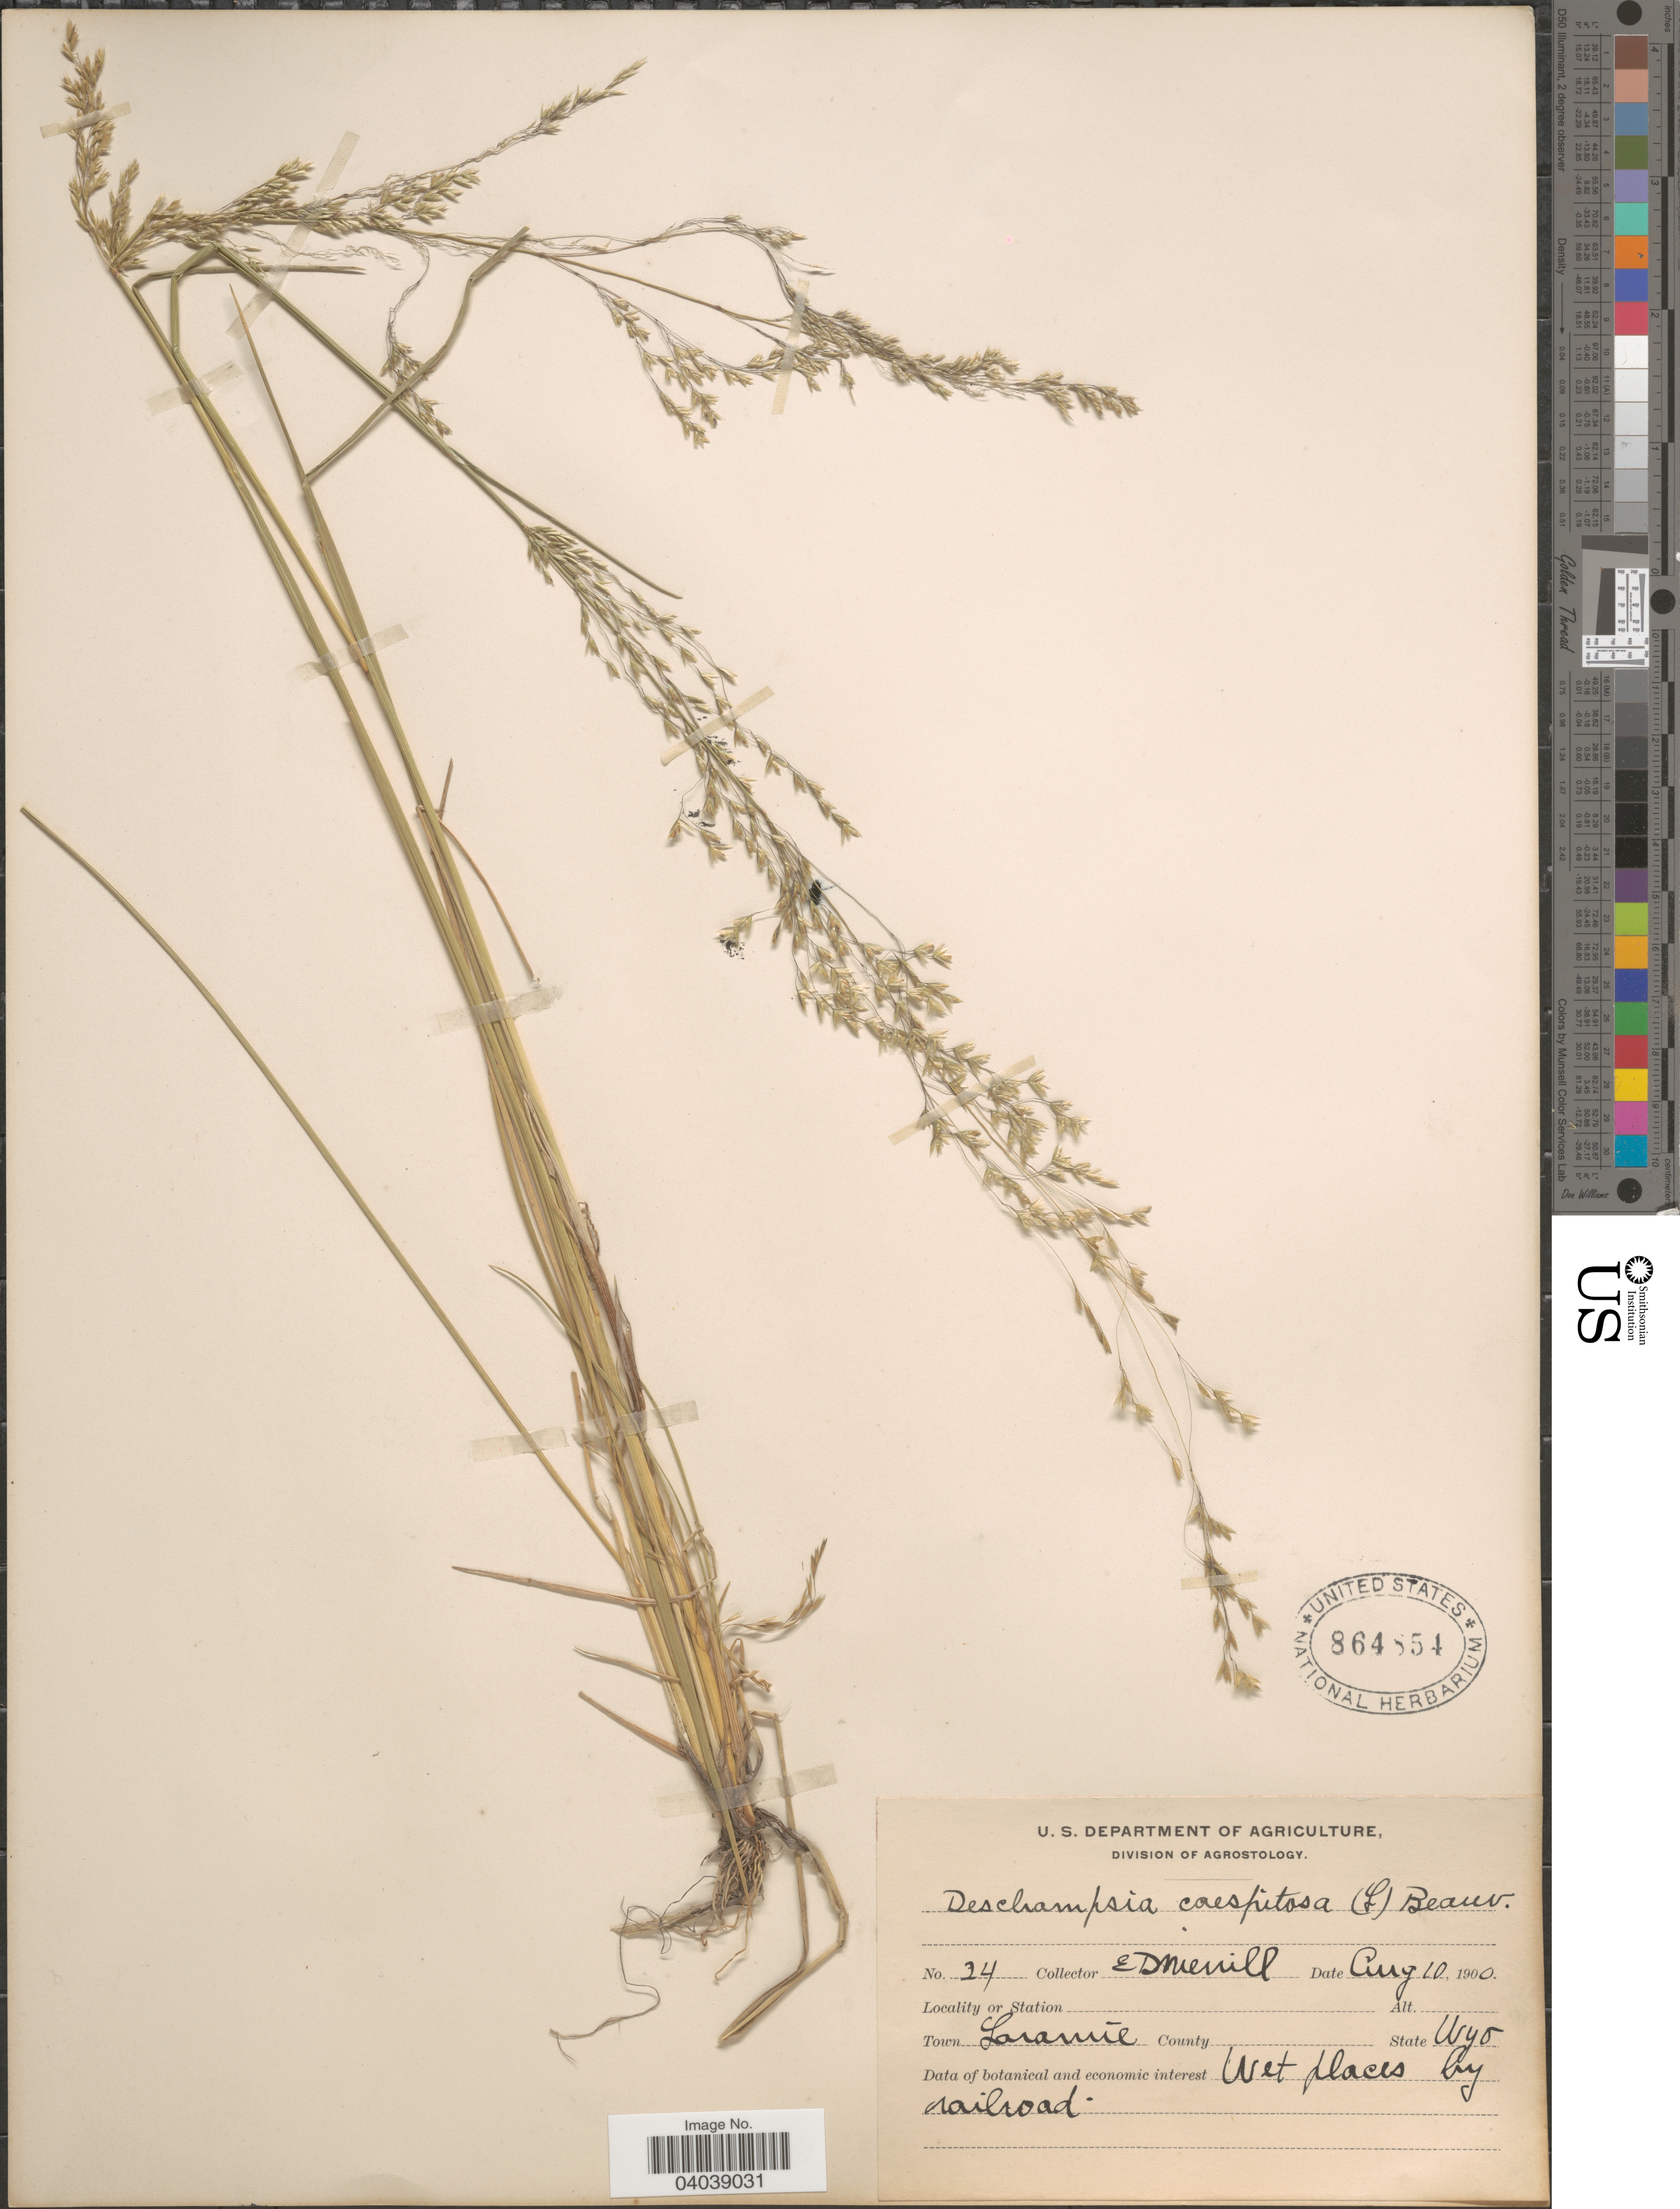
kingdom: Plantae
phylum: Tracheophyta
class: Liliopsida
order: Poales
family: Poaceae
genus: Deschampsia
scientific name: Deschampsia cespitosa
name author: (L.) P. Beauv.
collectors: E. D. Merrill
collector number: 24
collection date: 1900-08-10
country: United States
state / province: Wyoming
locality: Town Laramie. Wet places by railroad.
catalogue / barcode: US 864854